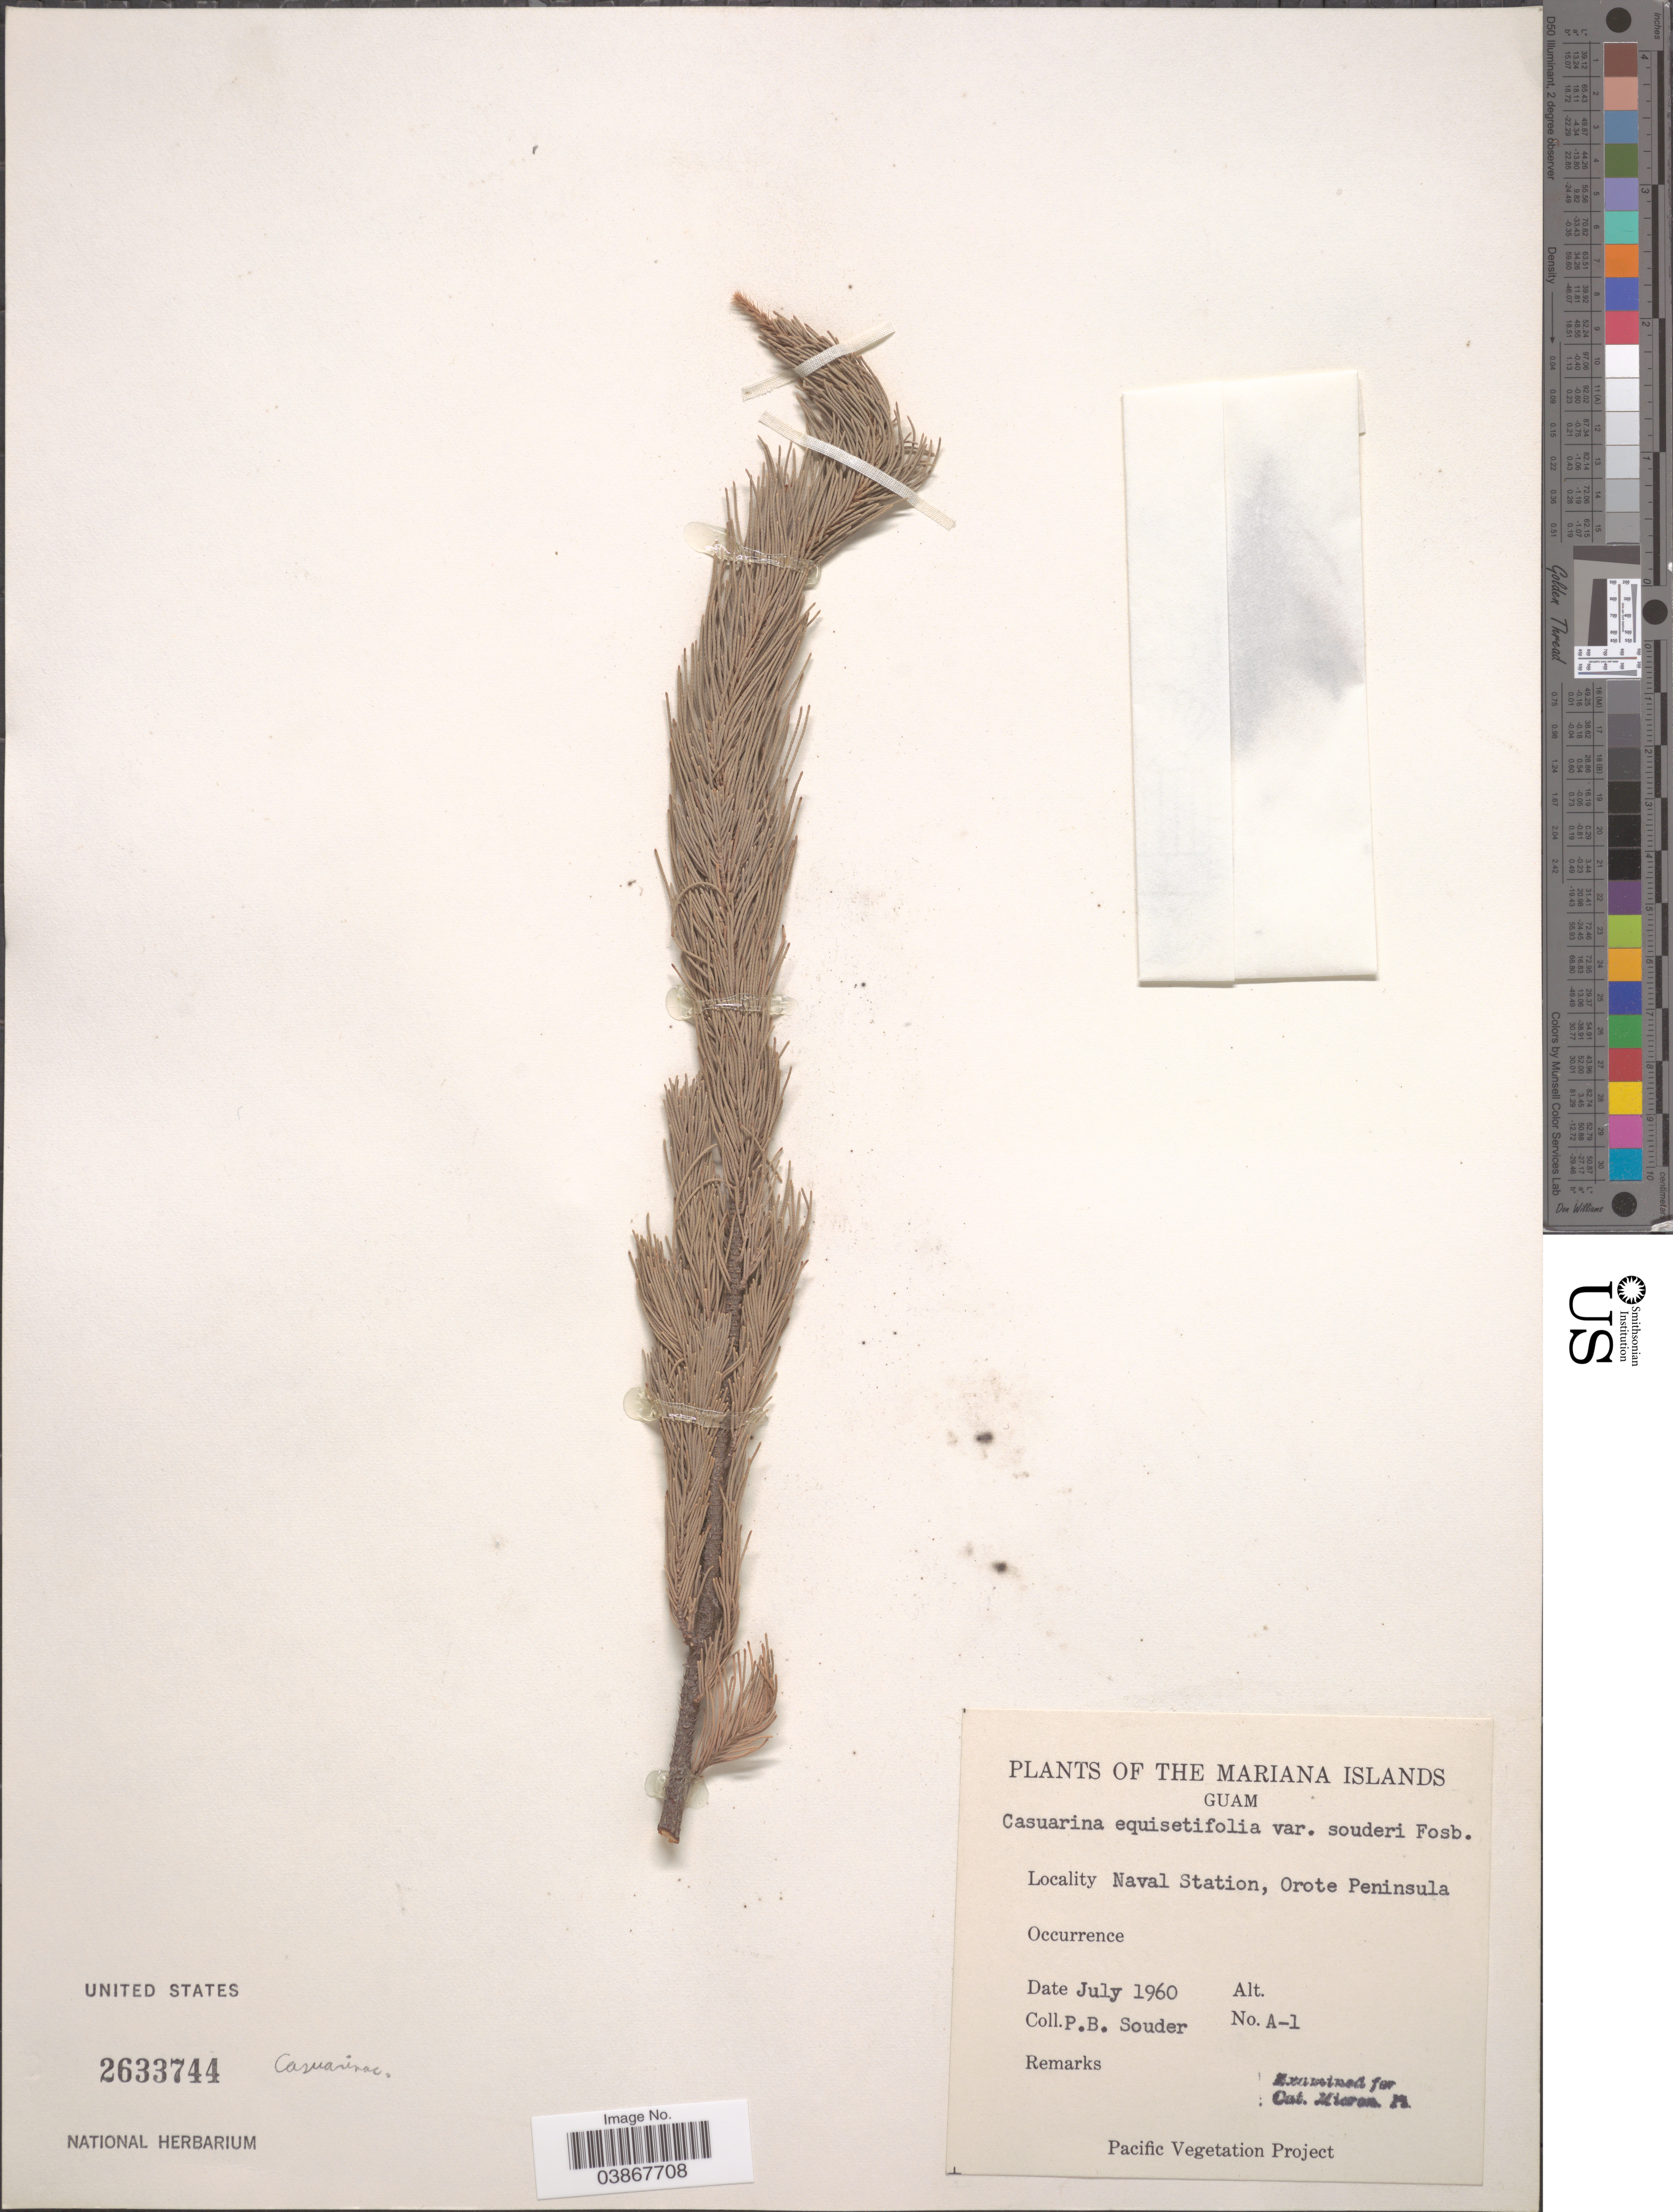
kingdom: Plantae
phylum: Tracheophyta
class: Magnoliopsida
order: Fagales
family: Casuarinaceae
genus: Casuarina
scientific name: Casuarina equisetifolia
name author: L.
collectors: P. Souder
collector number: A-1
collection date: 1960-07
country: Guam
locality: Mariana Islands. Naval Station, Orote Peninsula.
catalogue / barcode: US 2633744